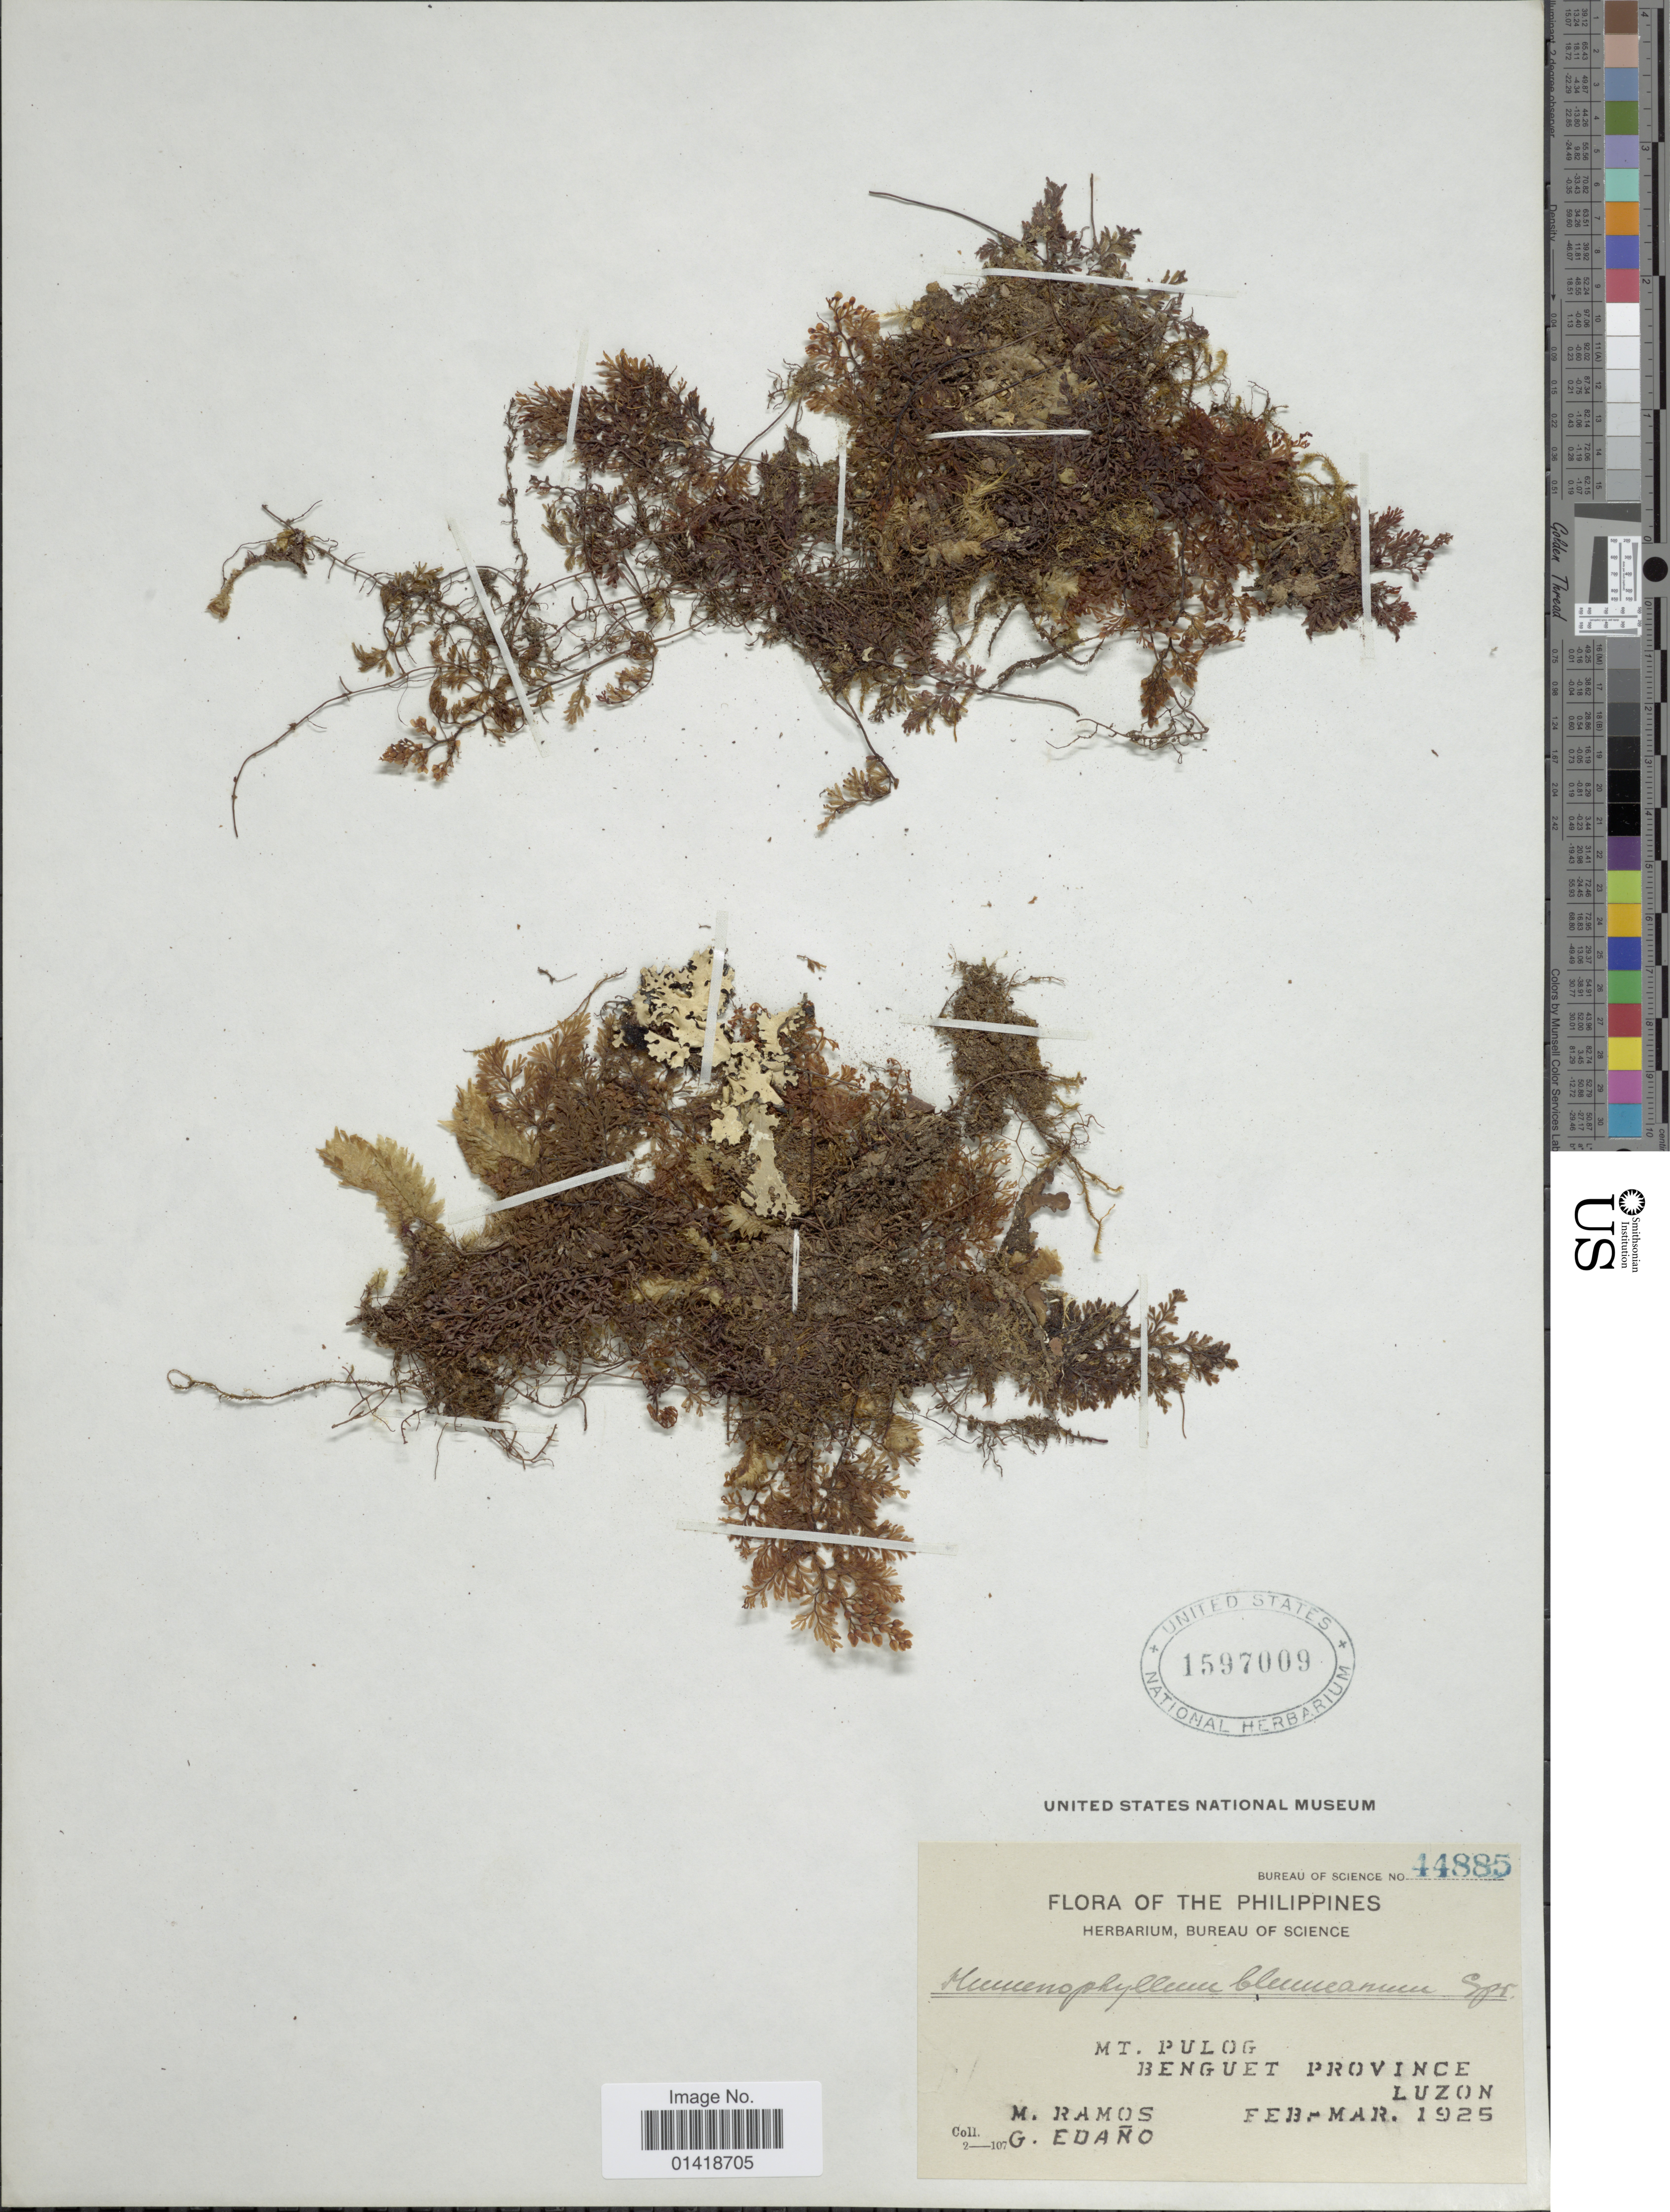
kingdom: Plantae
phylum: Tracheophyta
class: Polypodiopsida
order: Hymenophyllales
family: Hymenophyllaceae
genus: Hymenophyllum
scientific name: Hymenophyllum polyanthos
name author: (Sw.) Sw.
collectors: M. Ramos & G. Edaño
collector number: Bureau of Science 44885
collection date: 1925-02/1925-03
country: Philippines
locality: The Philippines. Mt. Pulog, Benguet Province .Luzon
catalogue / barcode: US 1597009